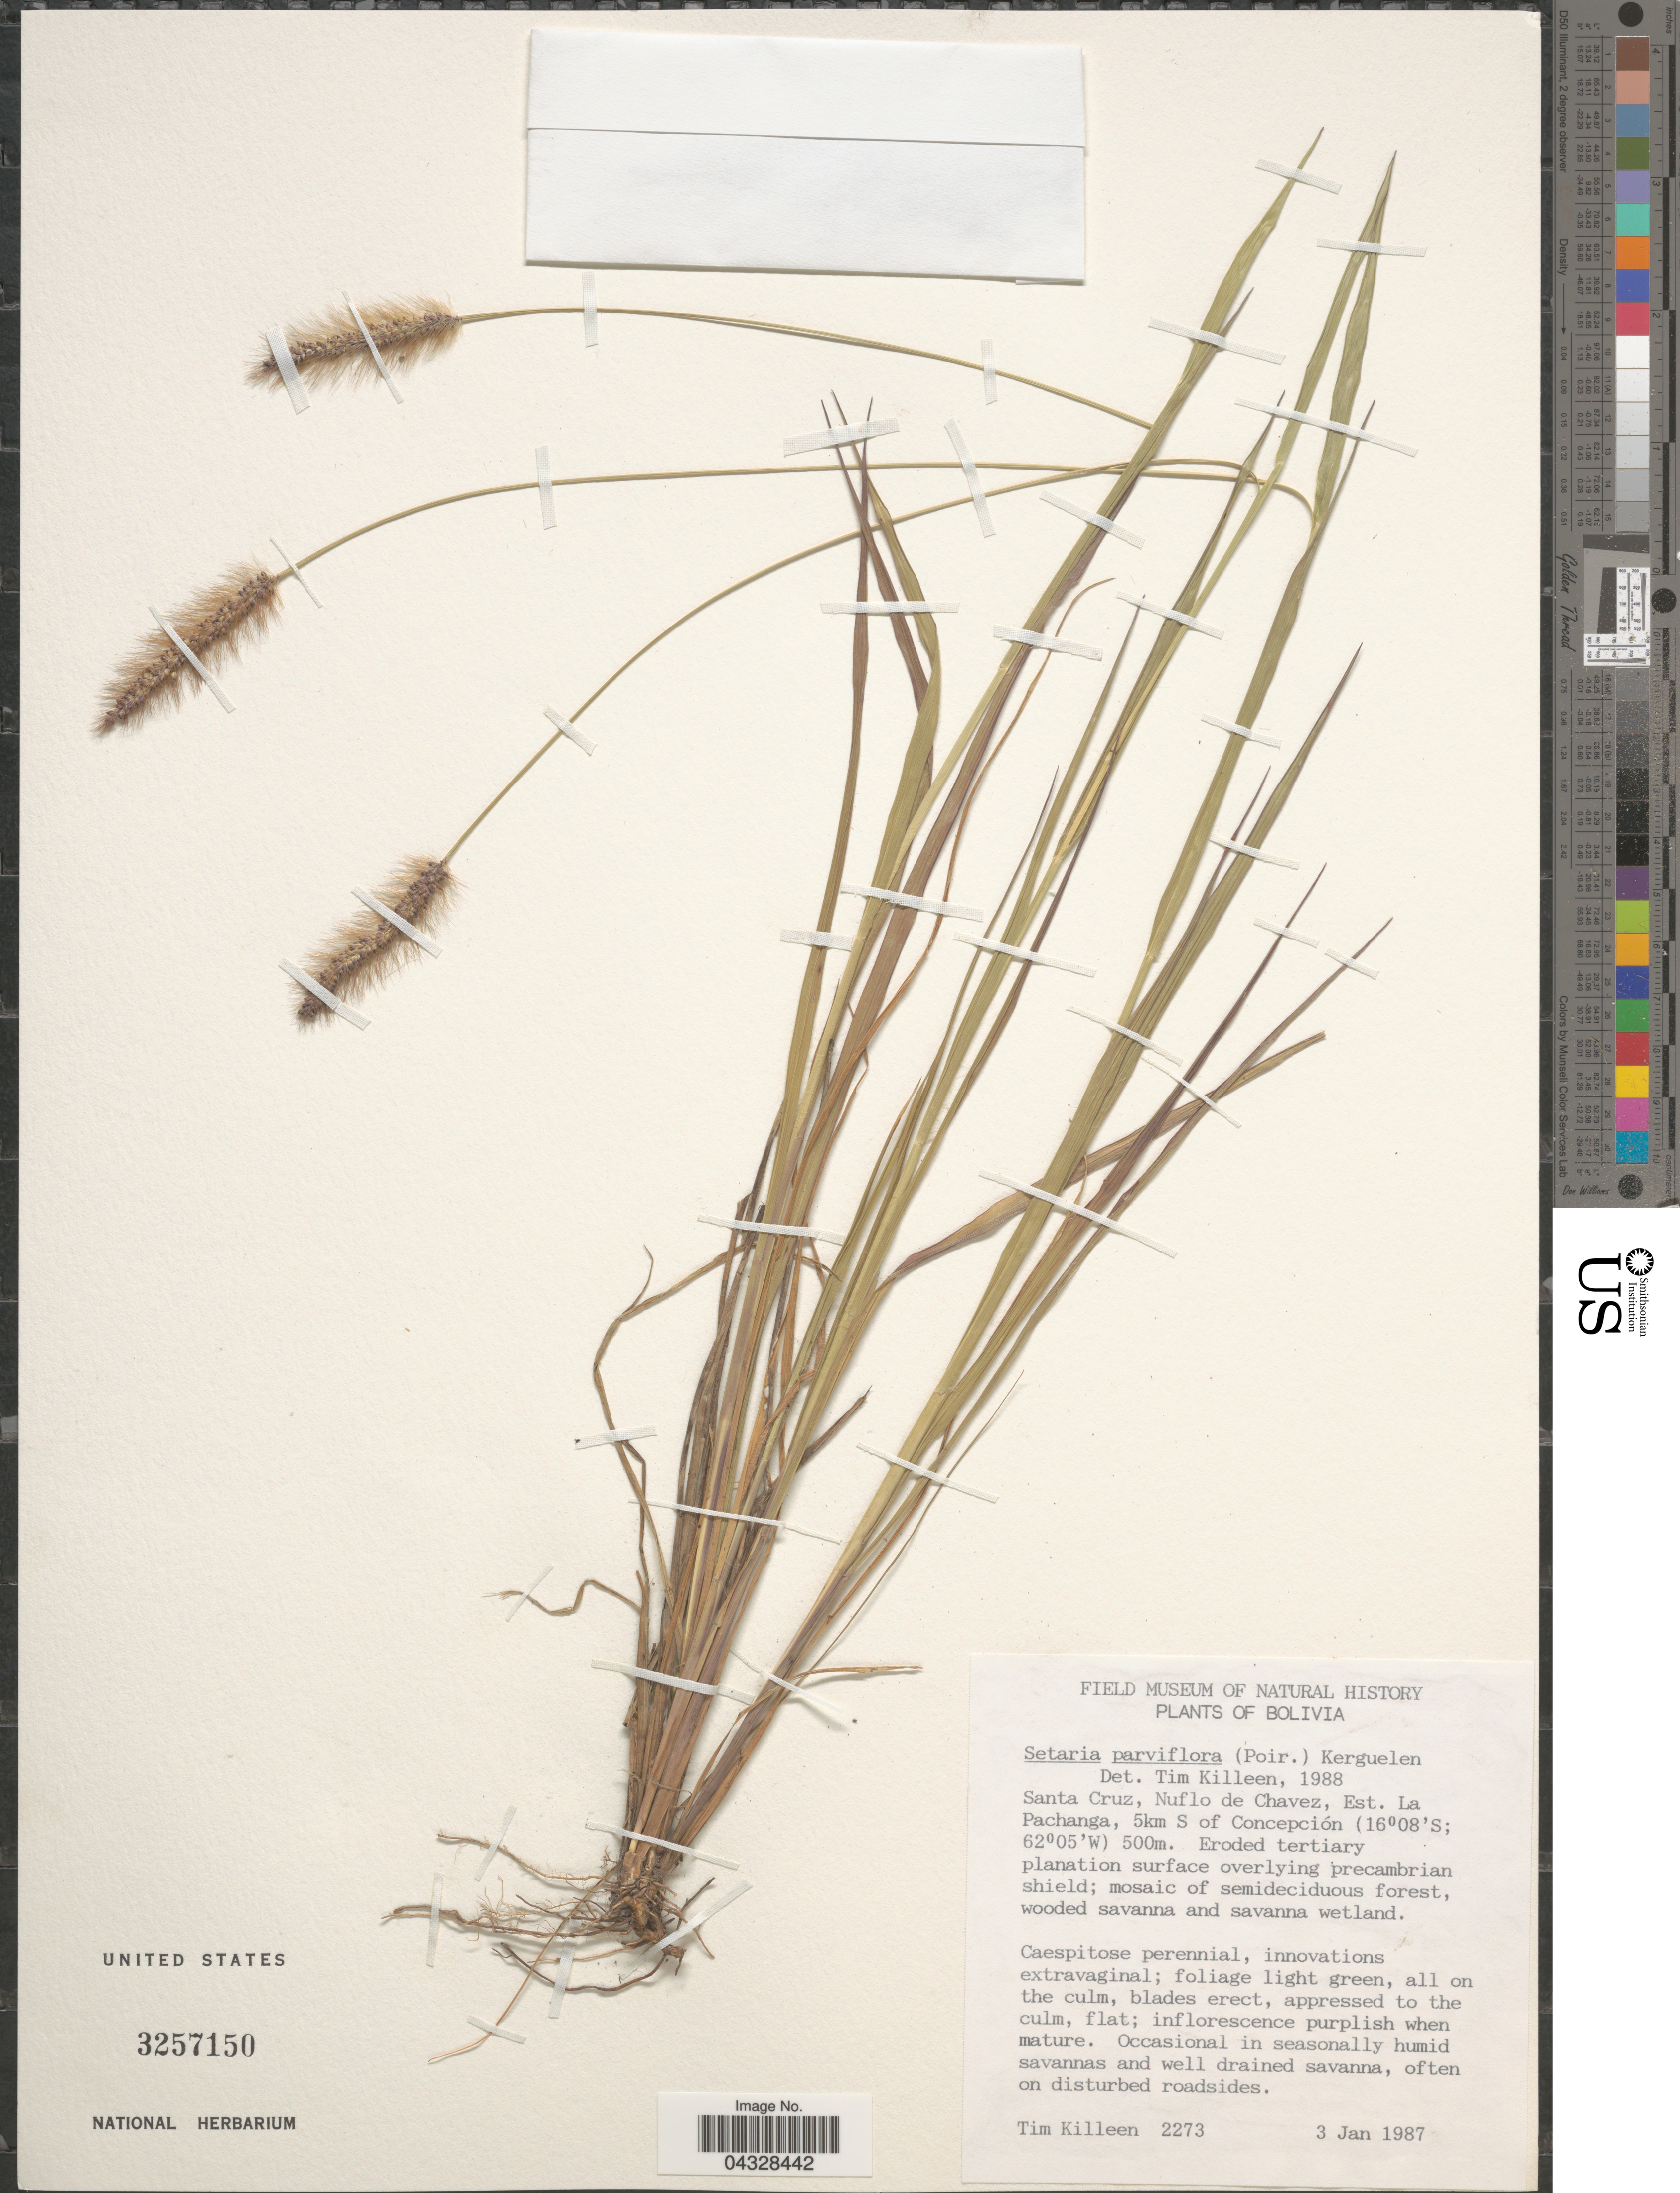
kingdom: Plantae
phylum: Tracheophyta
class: Liliopsida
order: Poales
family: Poaceae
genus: Setaria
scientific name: Setaria parviflora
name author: (Poir.) Kerguélen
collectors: T. J. Killeen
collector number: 2273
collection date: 1987-01-03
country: Bolivia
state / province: Santa Cruz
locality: Nuflo de Chavez, Est. La Pachanga, 5km S of Concepción.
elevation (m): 500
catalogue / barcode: US 3257150